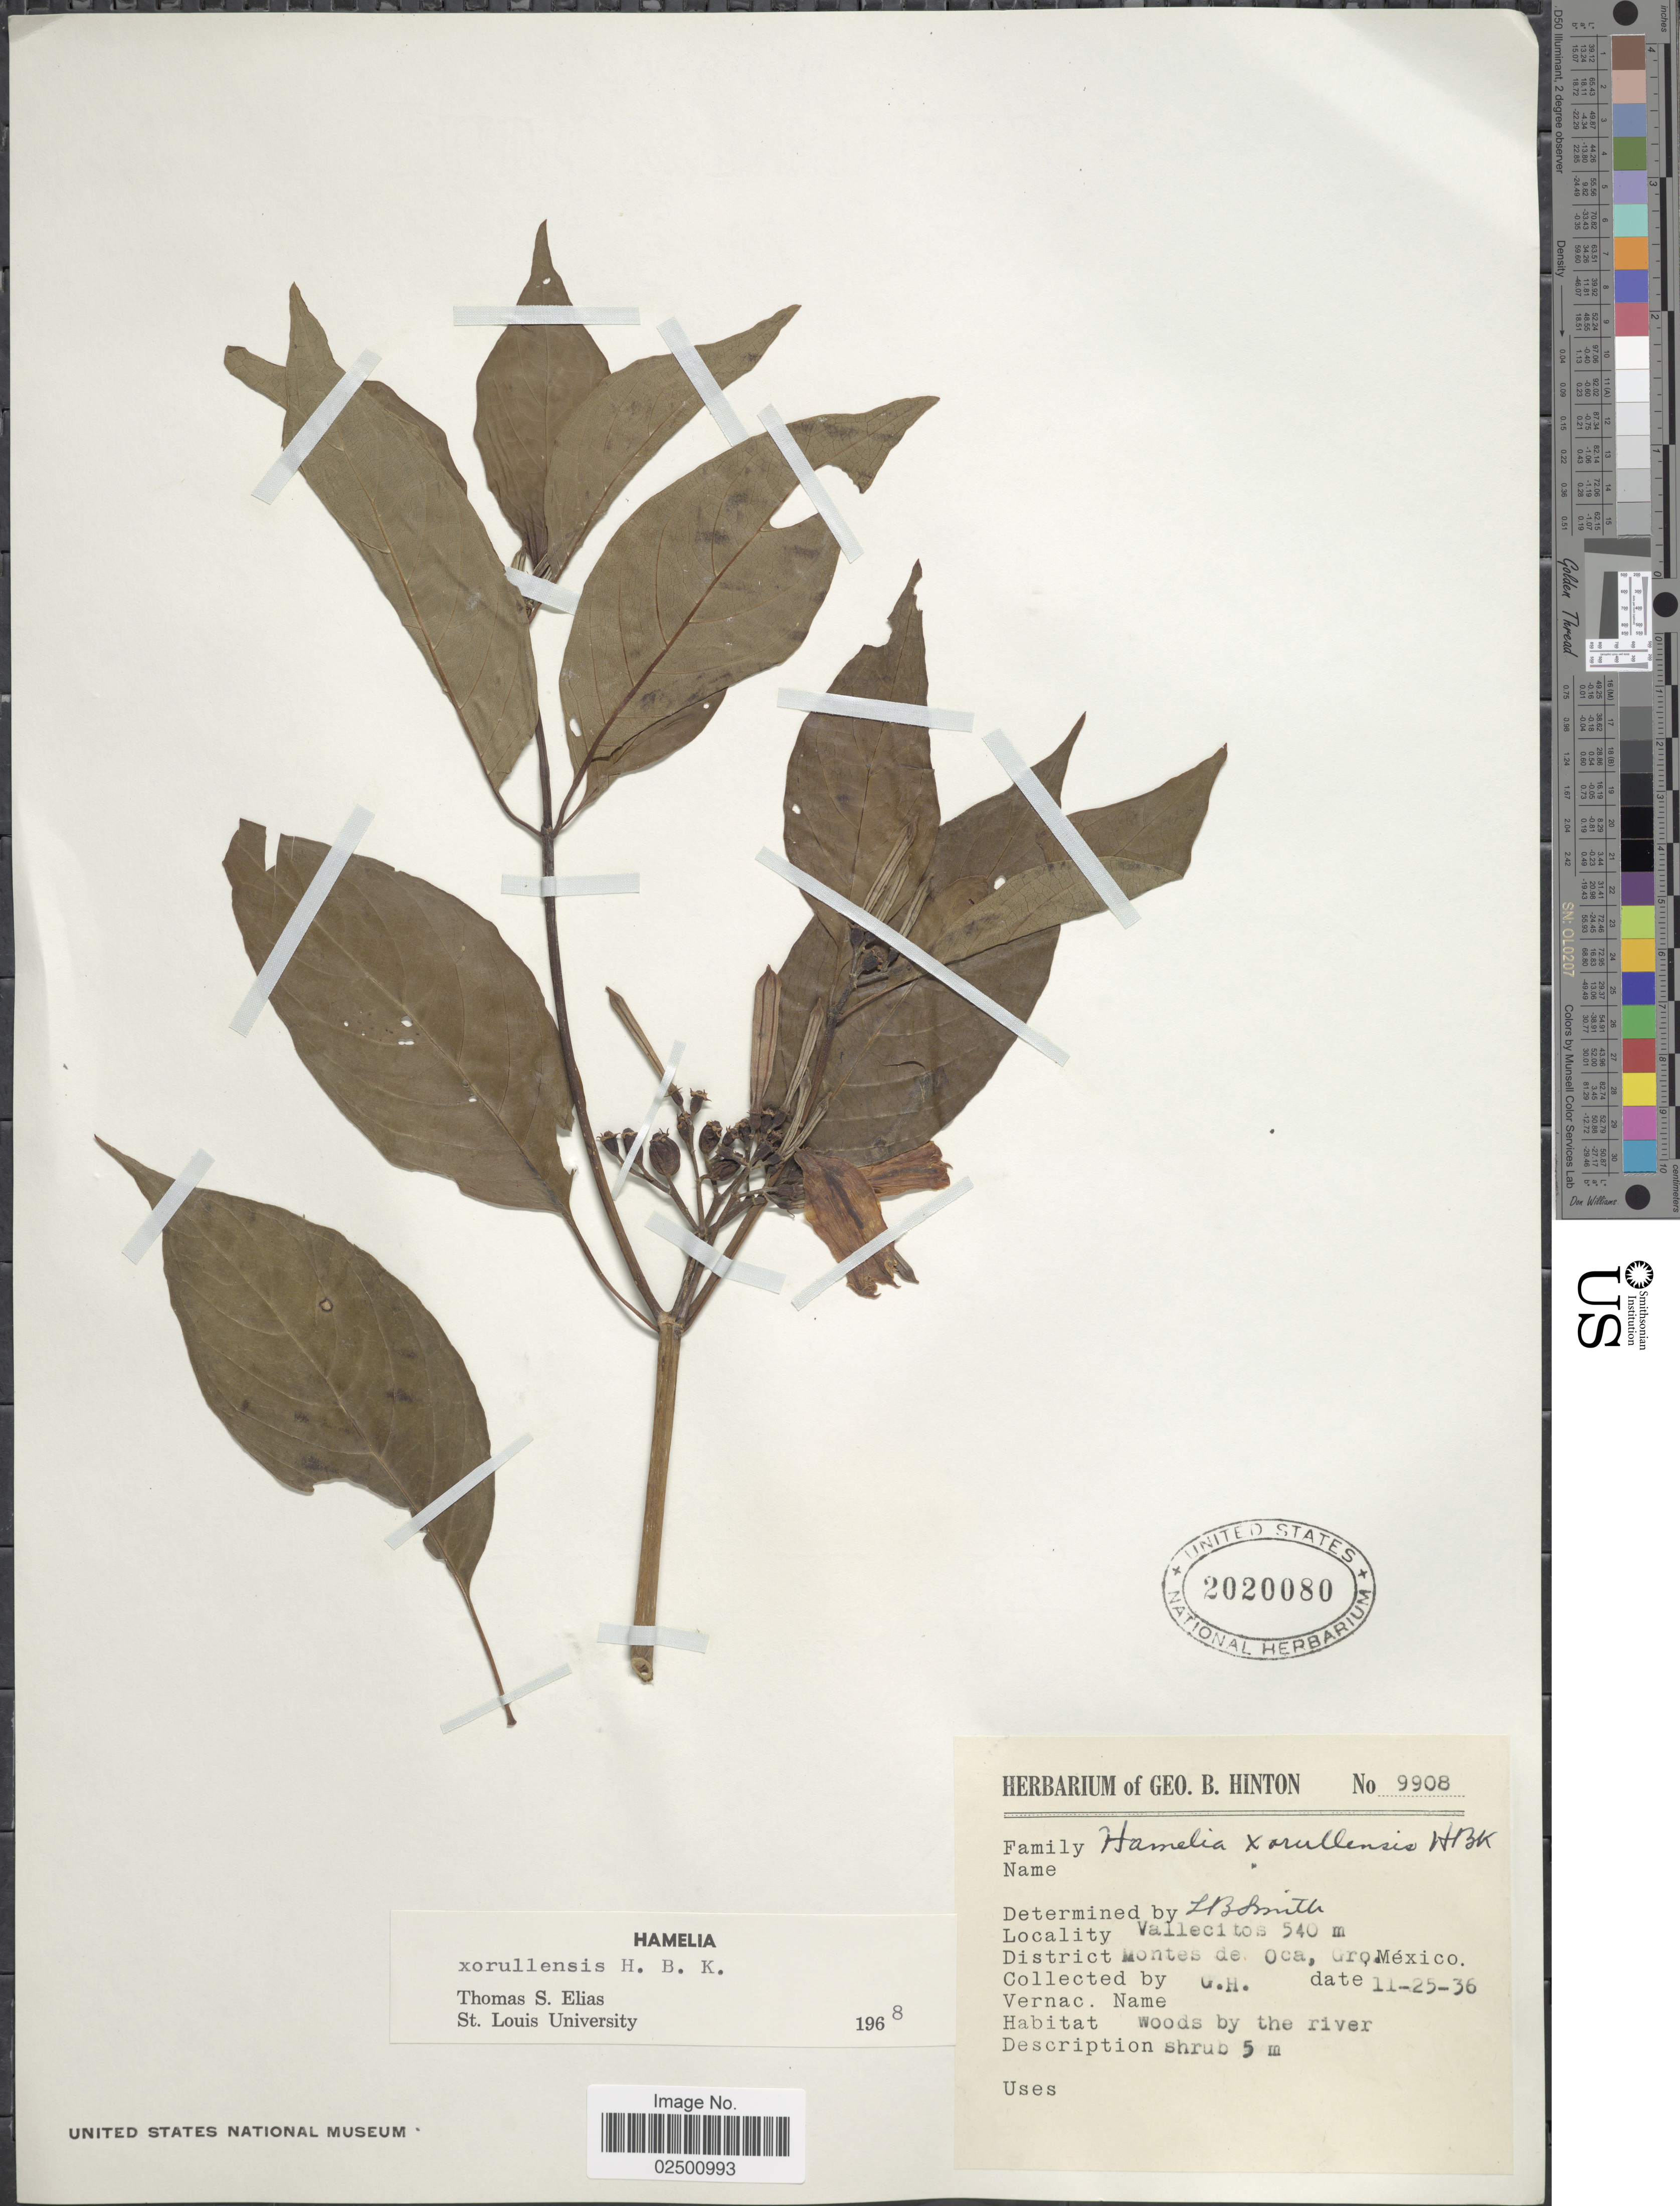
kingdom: Plantae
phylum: Tracheophyta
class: Magnoliopsida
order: Gentianales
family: Rubiaceae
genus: Hamelia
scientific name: Hamelia xorullensis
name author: Kunth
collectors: G. B. Hinton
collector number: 9908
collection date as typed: Transcribed d/m/y: 25/11/36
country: Mexico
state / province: Guerrero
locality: Vallecitos. District Montes de Oca, Gro., Mexico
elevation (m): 540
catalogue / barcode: US 2020080